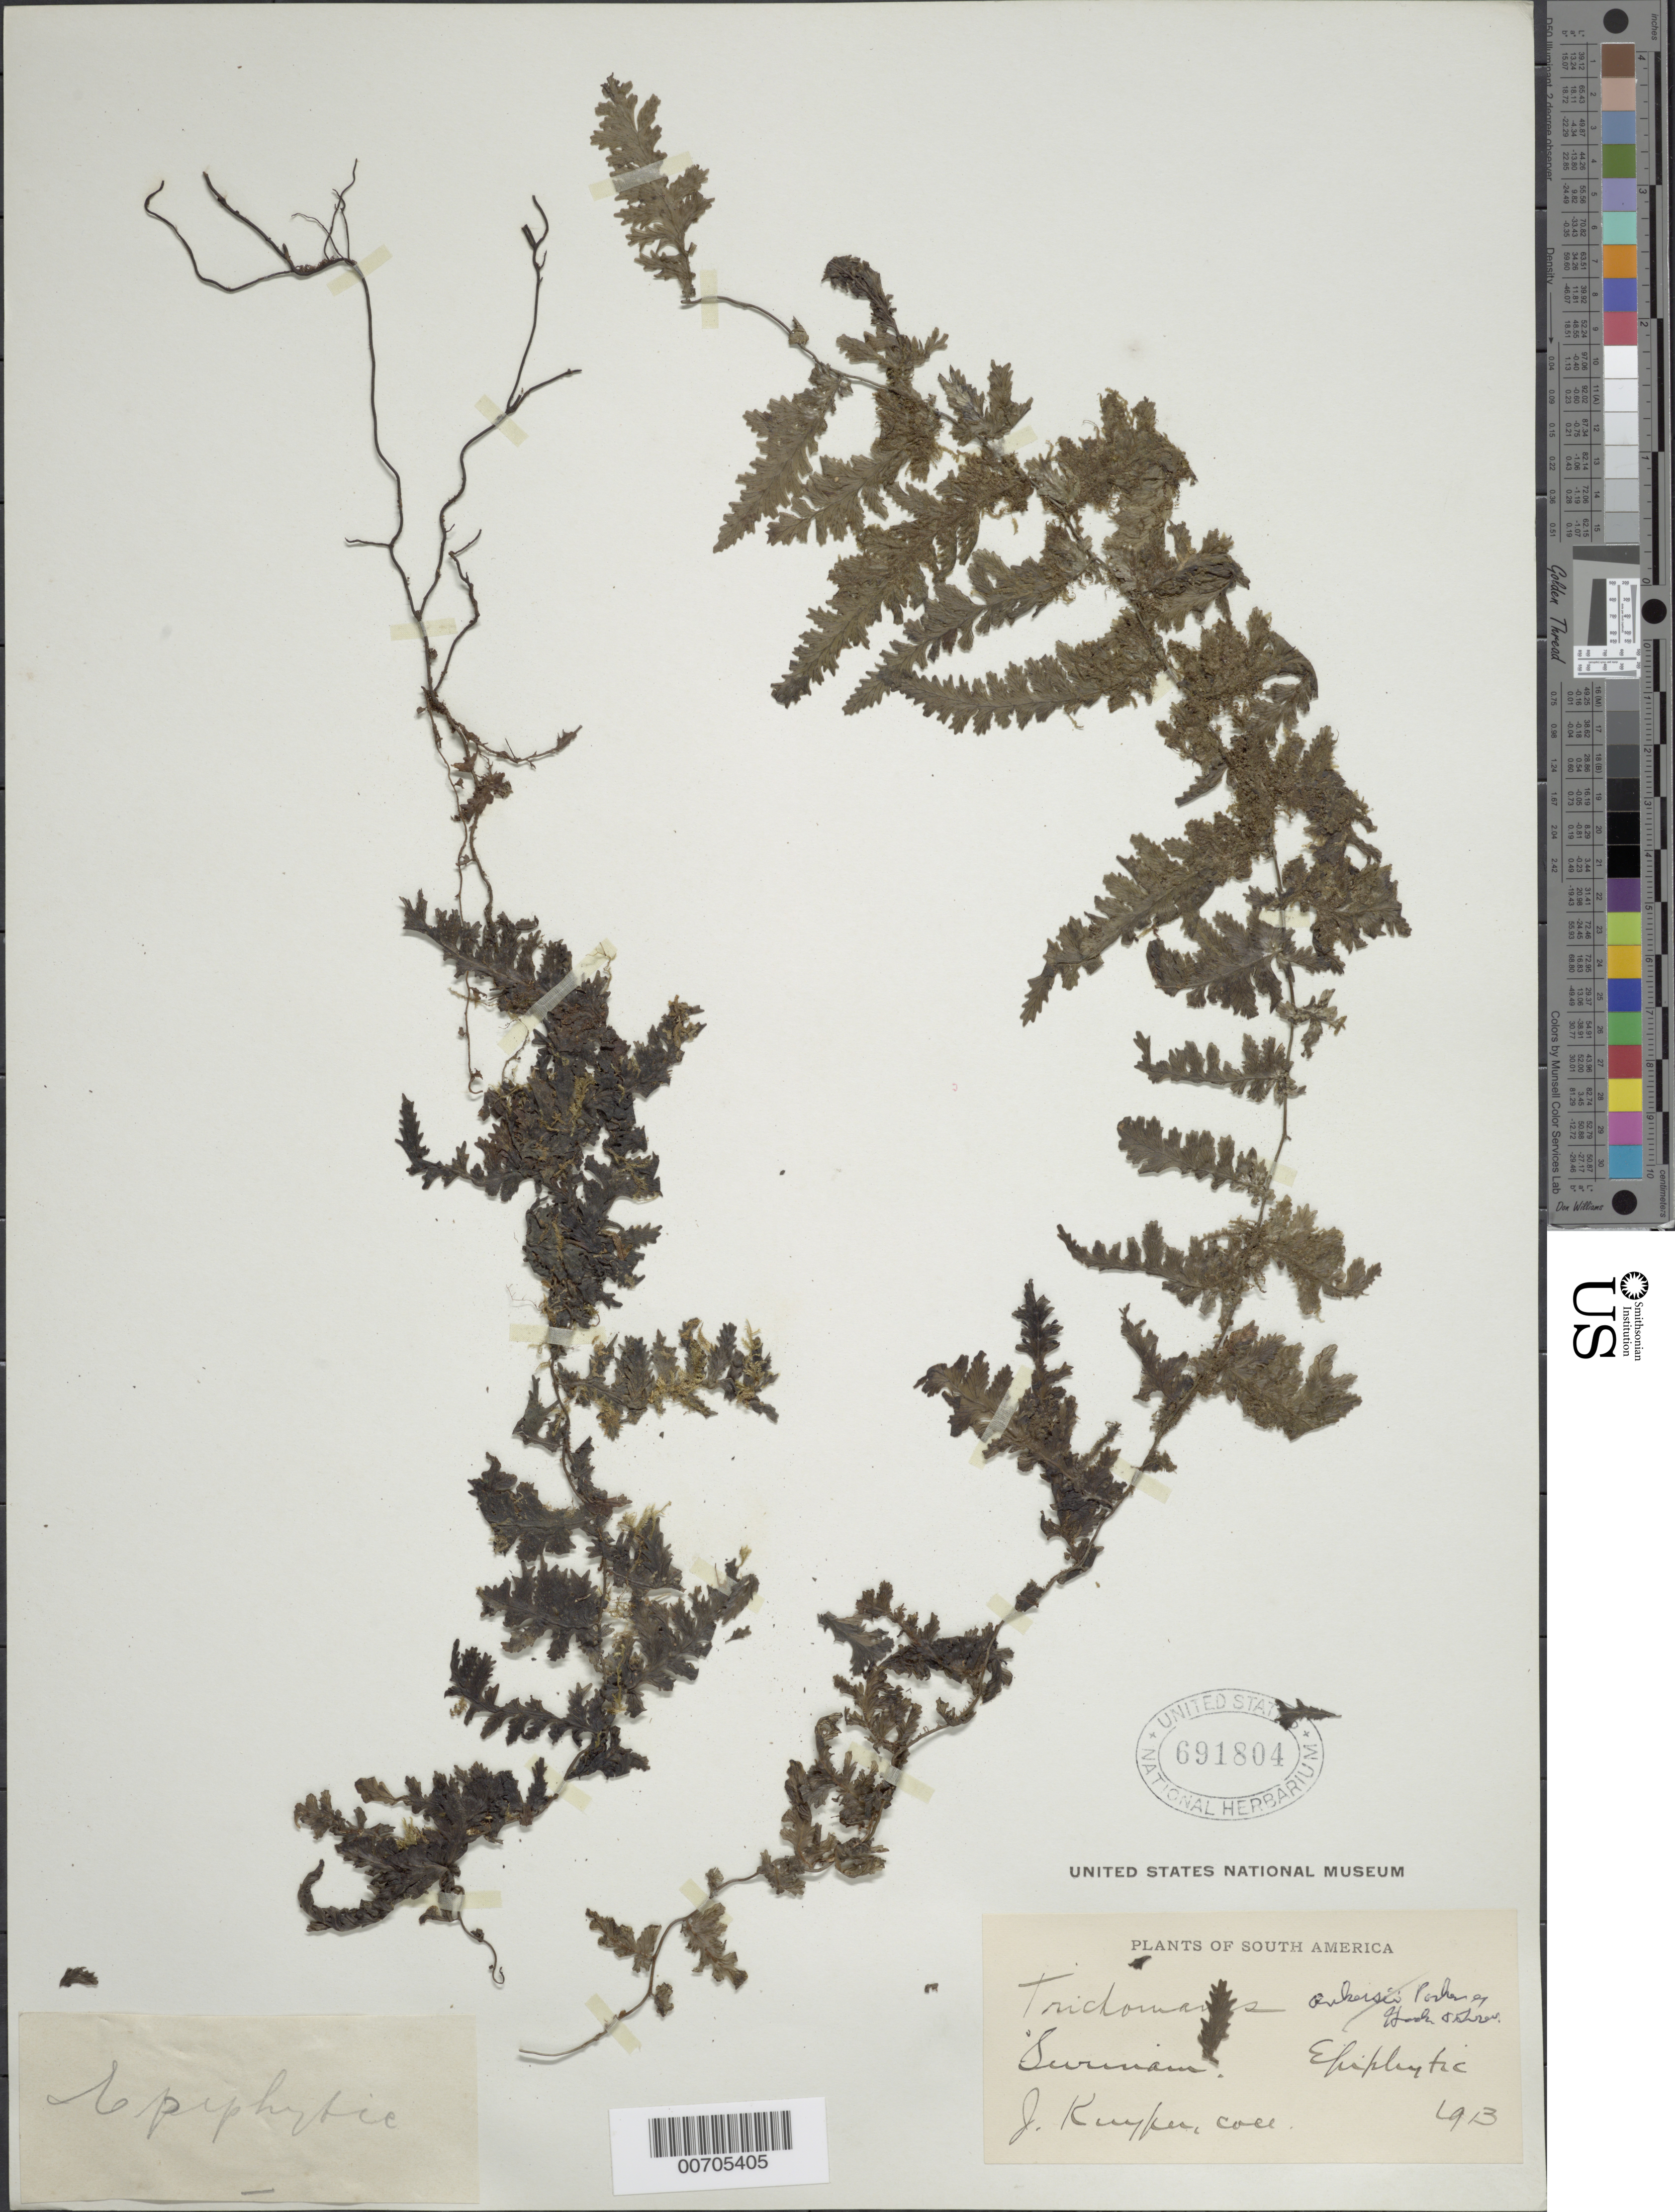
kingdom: Plantae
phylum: Tracheophyta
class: Polypodiopsida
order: Hymenophyllales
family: Hymenophyllaceae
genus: Trichomanes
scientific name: Trichomanes pedicellatum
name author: Desv.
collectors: J. Kuyper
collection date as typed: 1913?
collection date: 1913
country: Suriname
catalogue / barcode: US 691804